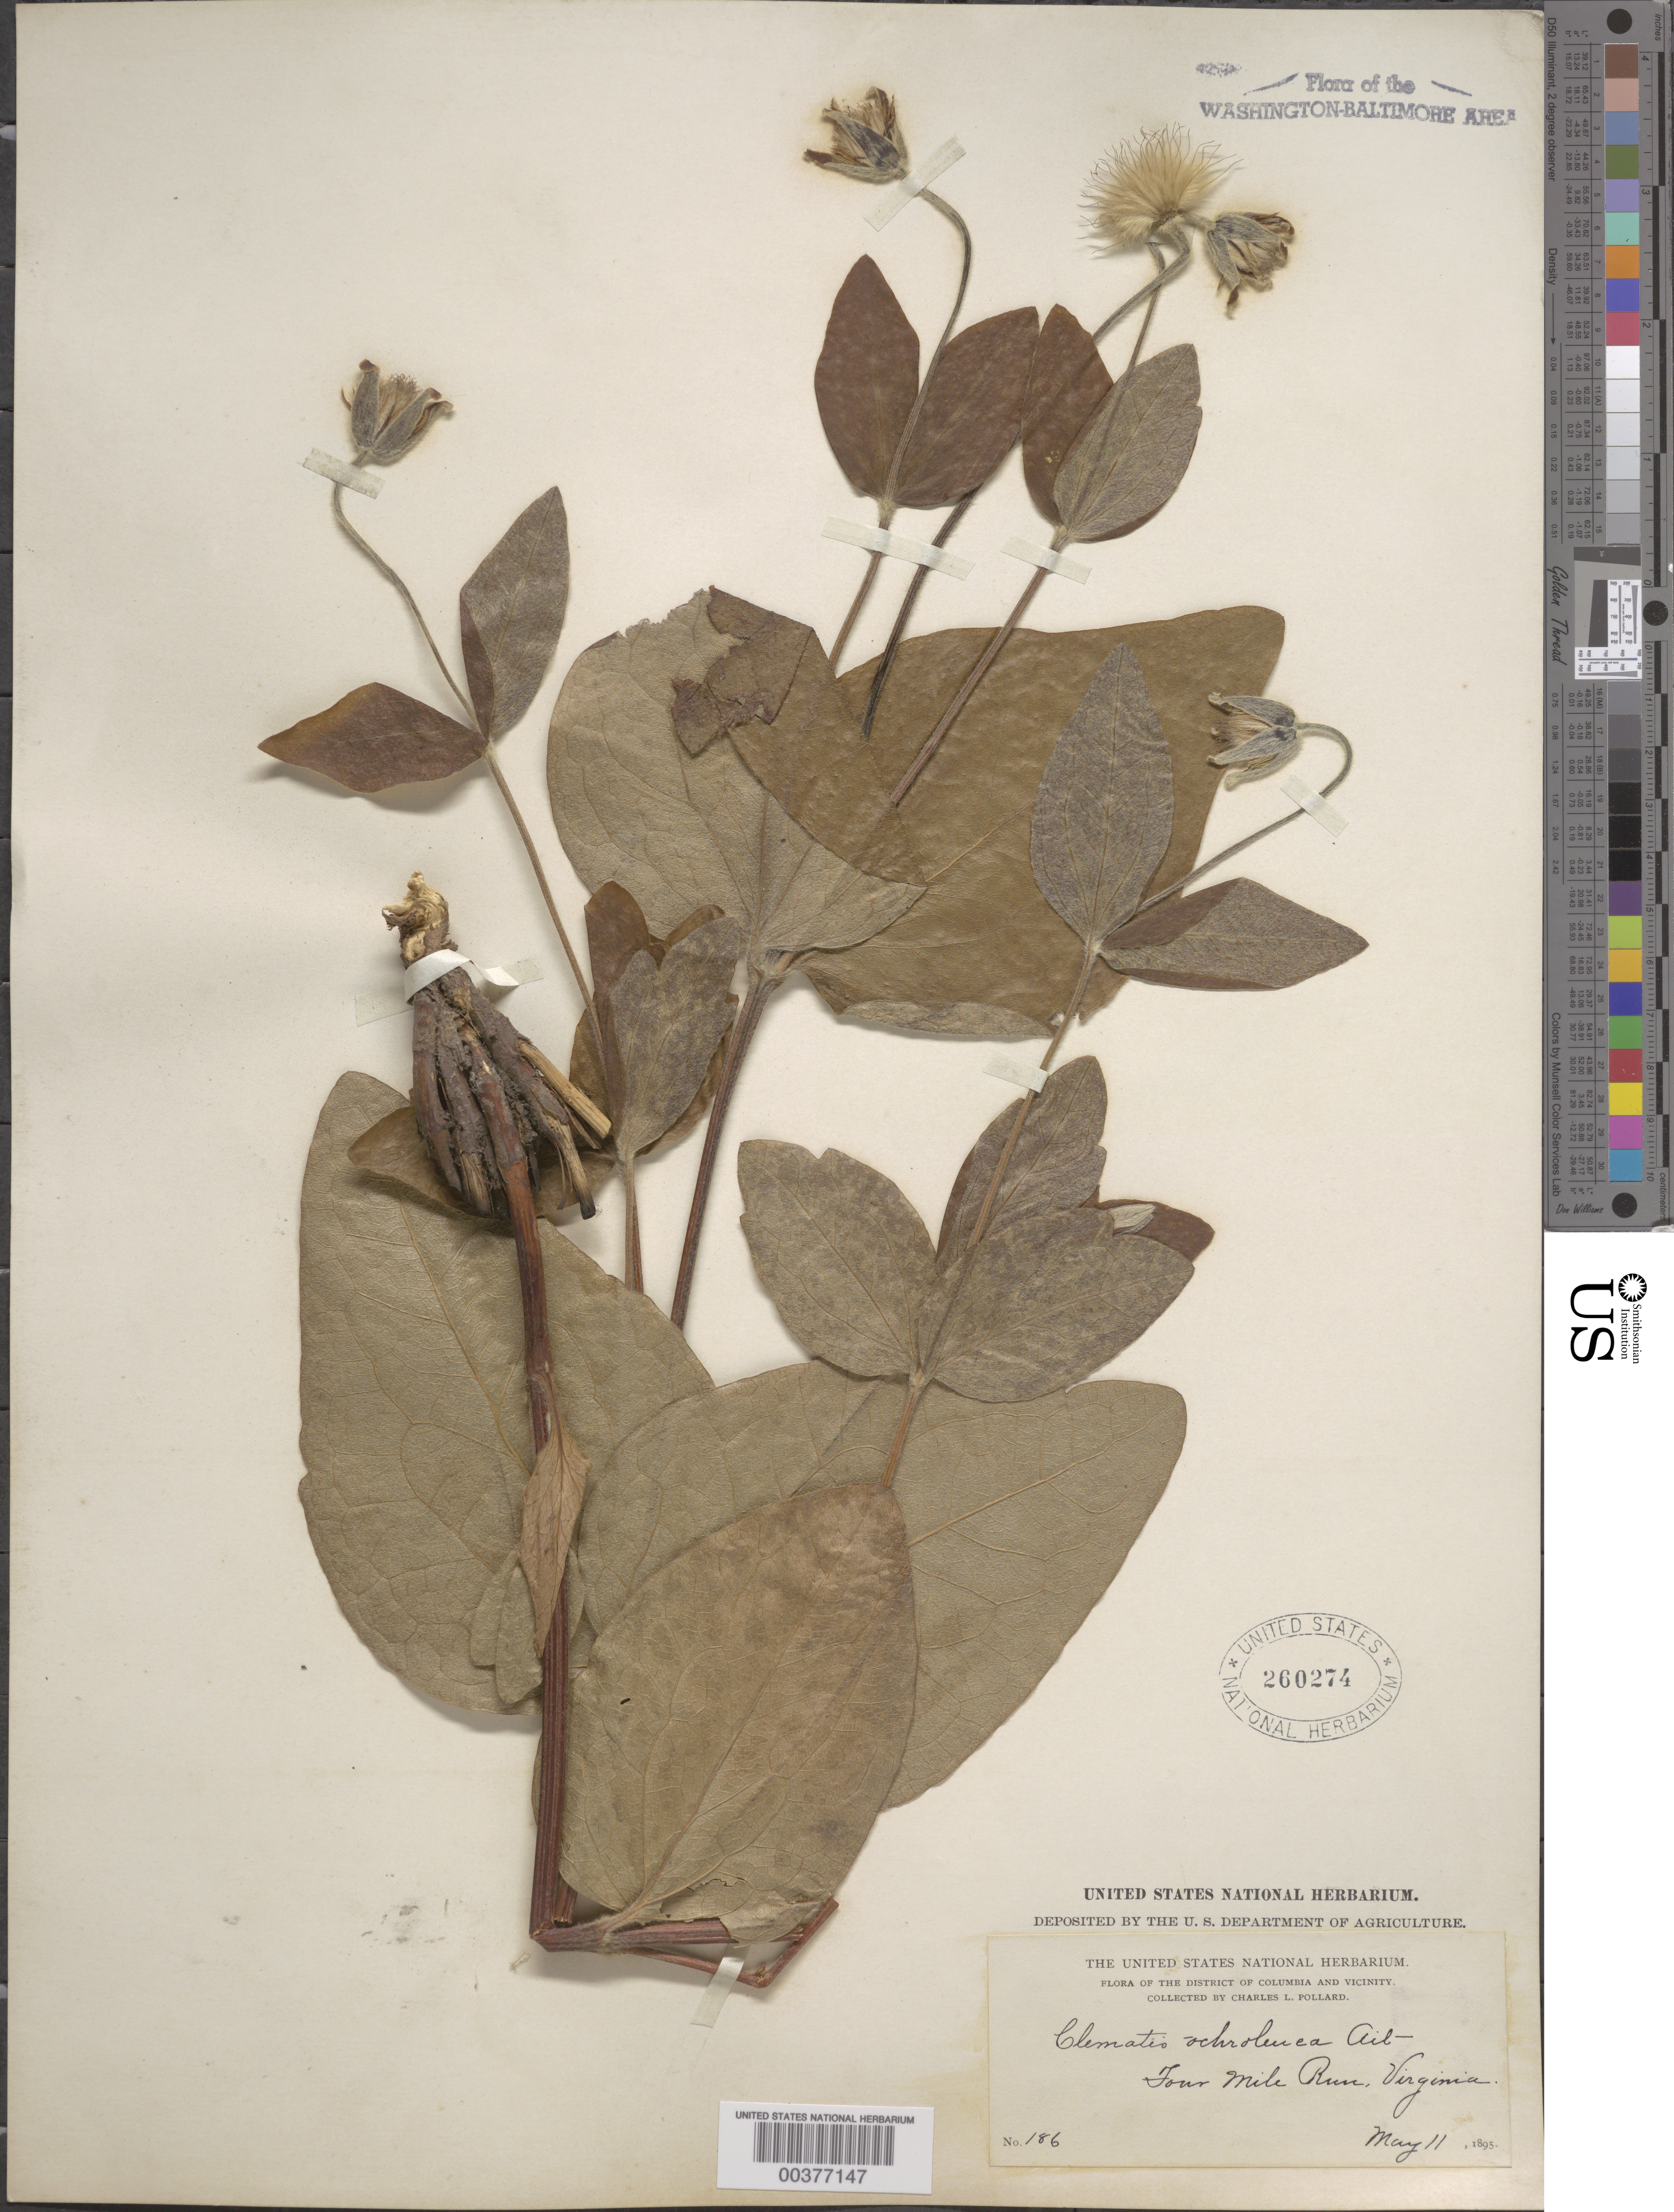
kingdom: Plantae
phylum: Tracheophyta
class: Magnoliopsida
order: Ranunculales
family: Ranunculaceae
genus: Clematis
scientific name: Clematis ochroleuca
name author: Aiton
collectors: C. L. Pollard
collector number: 186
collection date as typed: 11 May 1895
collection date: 1895-05-11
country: United States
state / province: Virginia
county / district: Arlington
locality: Four Mile Run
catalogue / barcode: US 260274